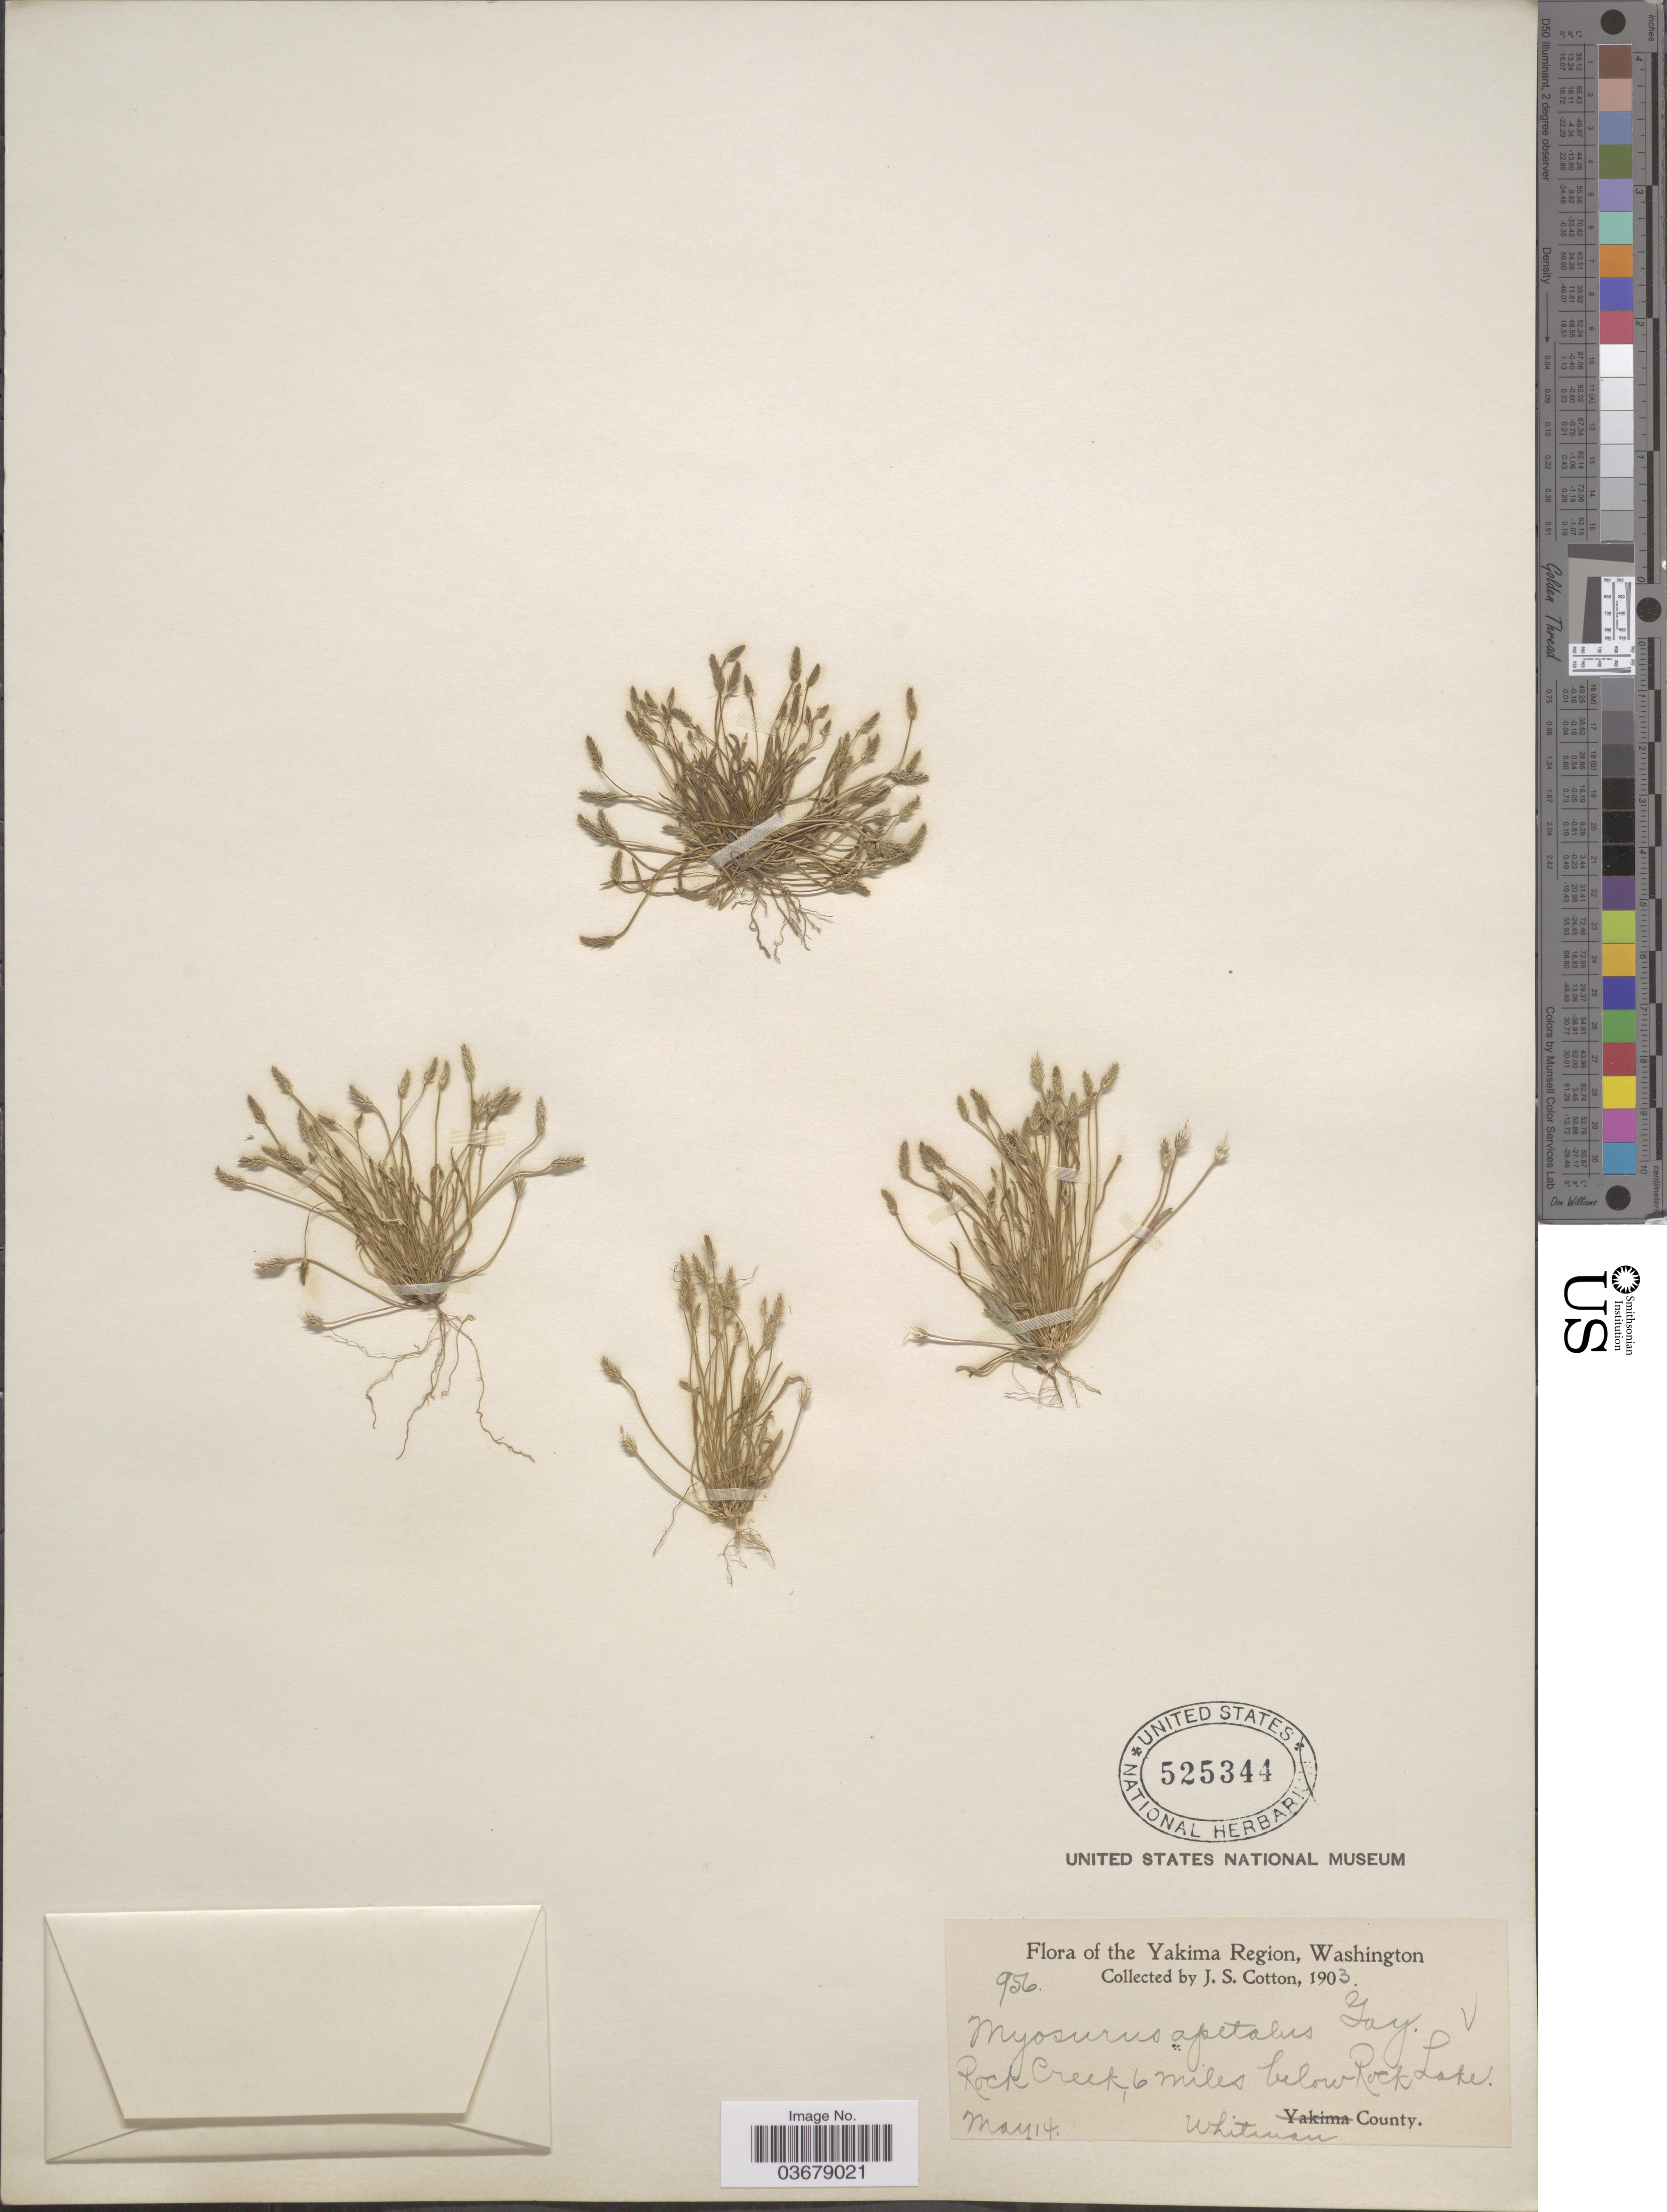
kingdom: Plantae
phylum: Tracheophyta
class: Magnoliopsida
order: Ranunculales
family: Ranunculaceae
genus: Myosurus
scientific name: Myosurus aristatus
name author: Benth.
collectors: J. S. Cotton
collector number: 956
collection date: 1903-04-14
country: United States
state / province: Washington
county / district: Whitman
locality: Yakima Region, Rock Creel, 6 miles below Rock Lake. Whitman County.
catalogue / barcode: US 525344